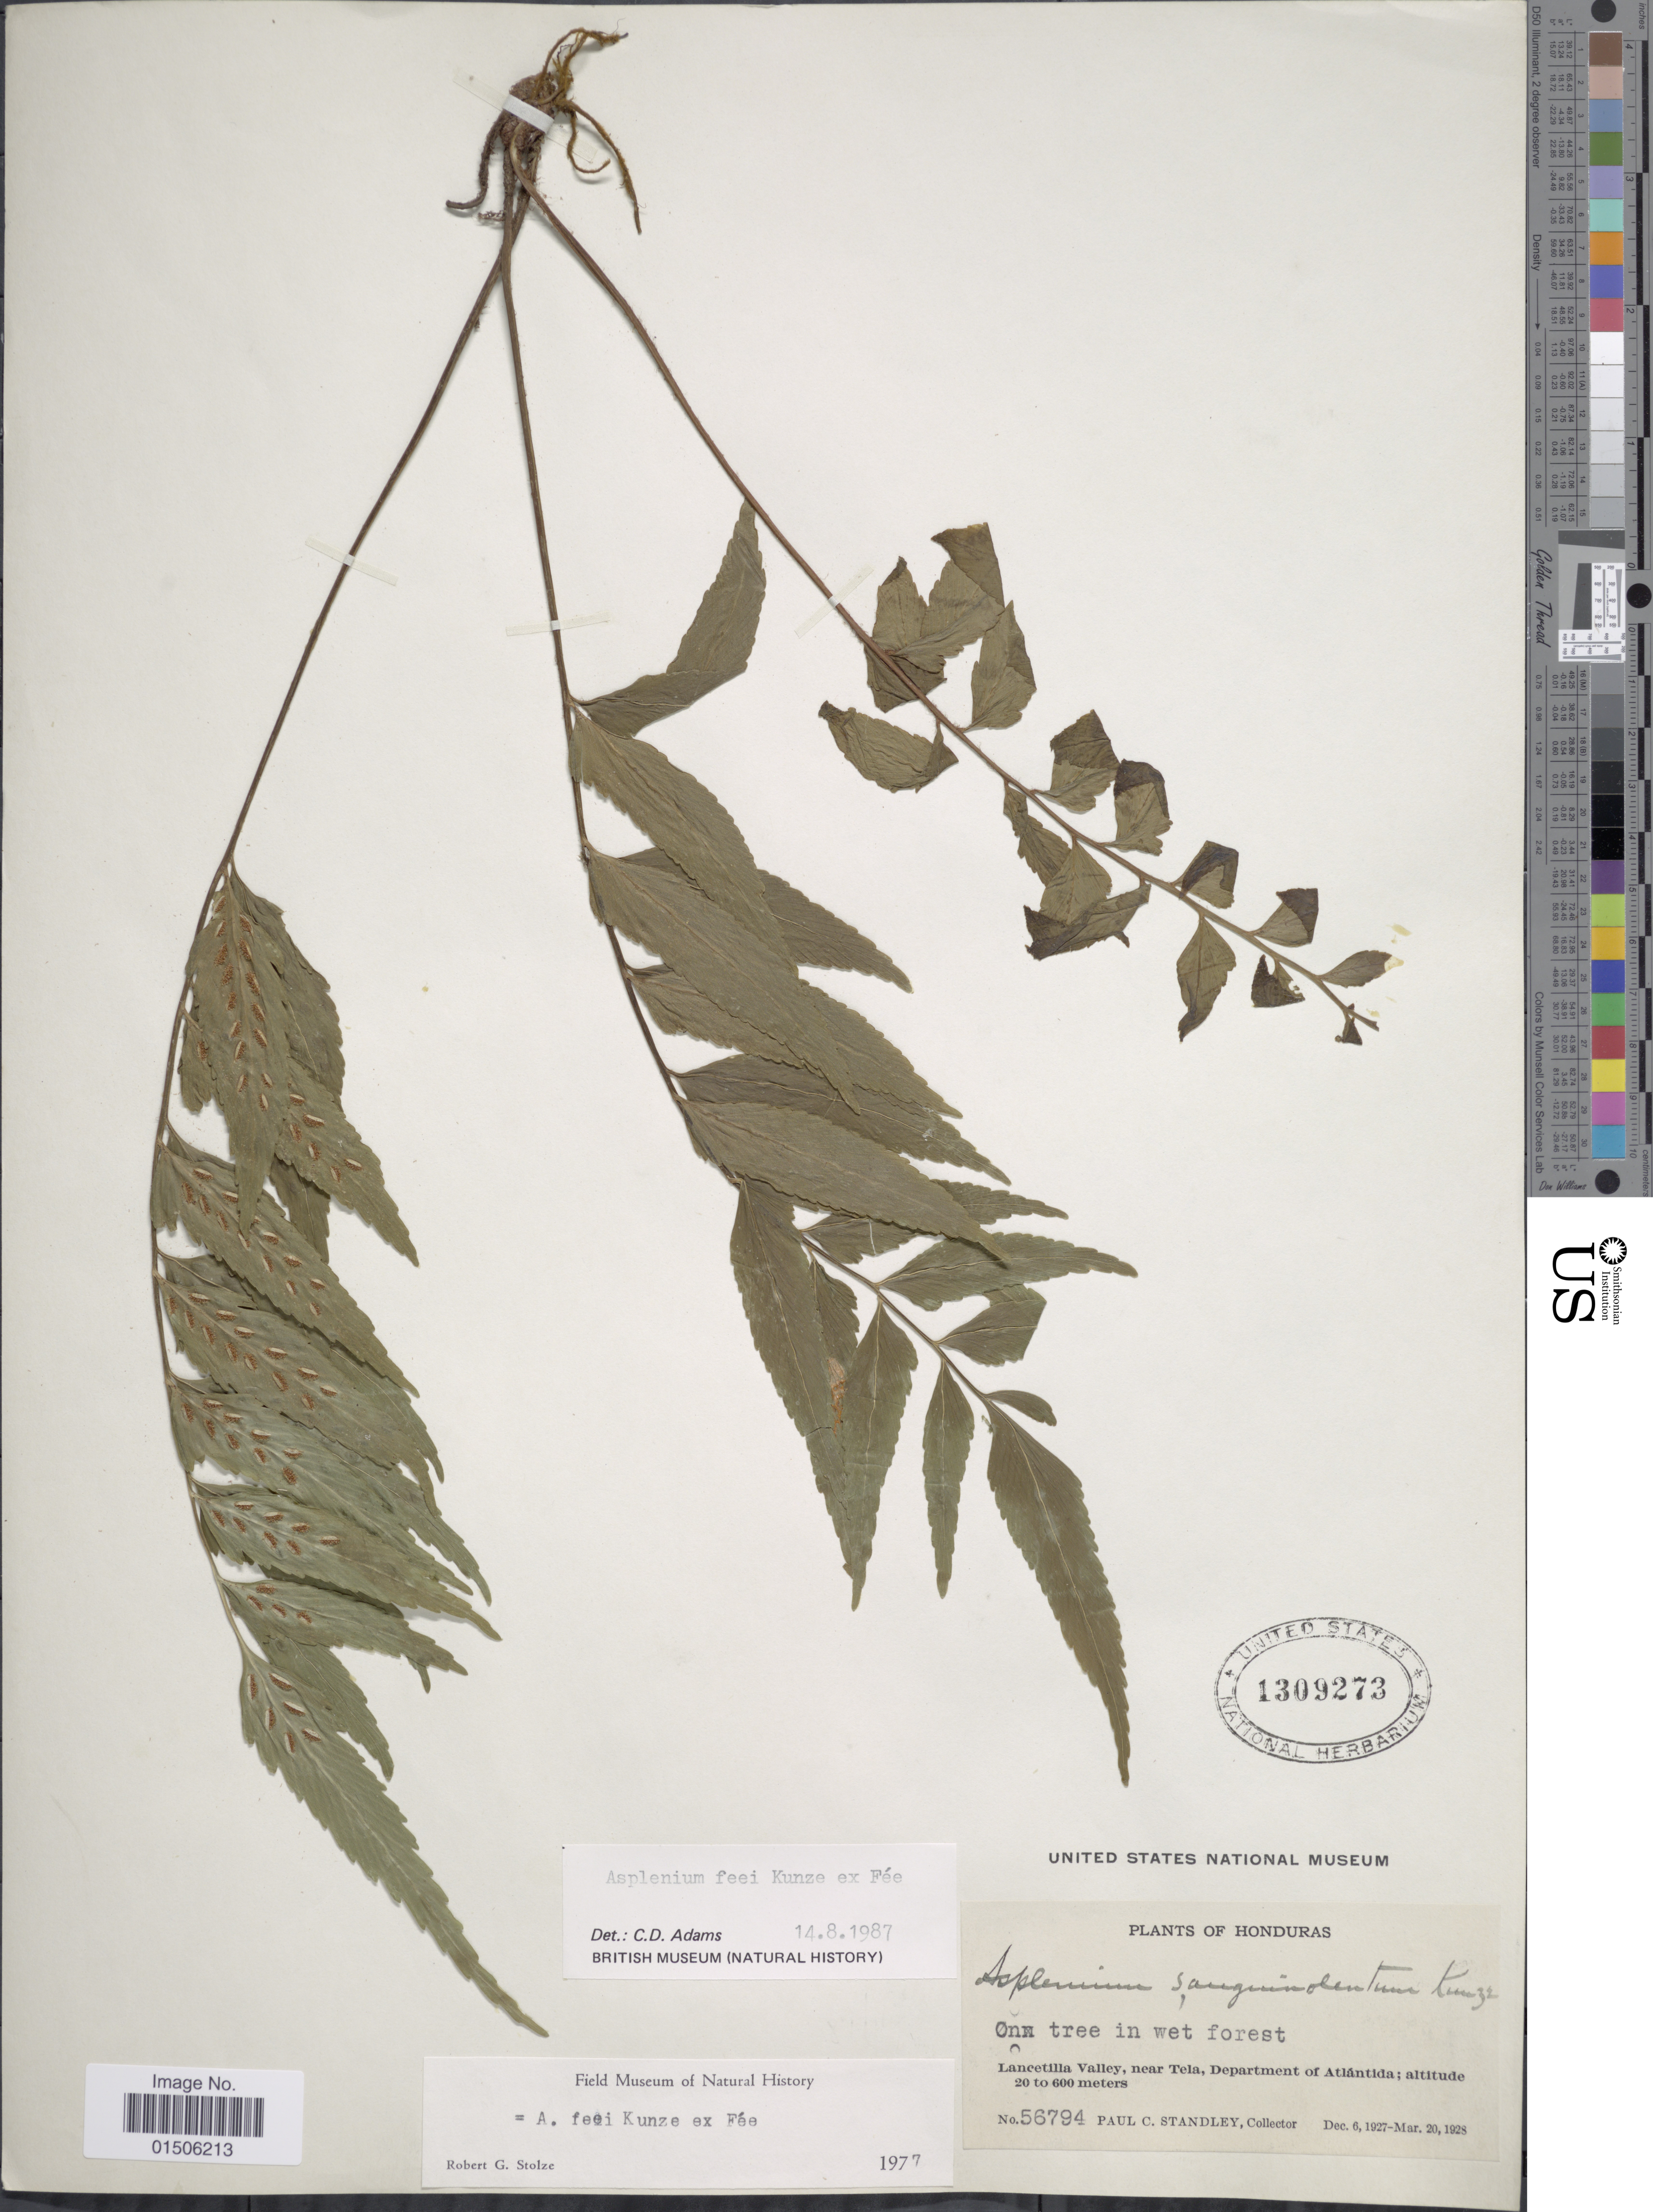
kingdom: Plantae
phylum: Tracheophyta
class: Polypodiopsida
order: Polypodiales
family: Aspleniaceae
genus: Asplenium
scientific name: Asplenium feei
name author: Kunze ex Fée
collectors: P. C. Standley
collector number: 56794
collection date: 1927-12-06/1928-03-20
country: Honduras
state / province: Atlántida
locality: On tree in wet forest, Lancetilla Valley, near Tela, Department of Atlántida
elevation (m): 20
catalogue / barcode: US 1309273